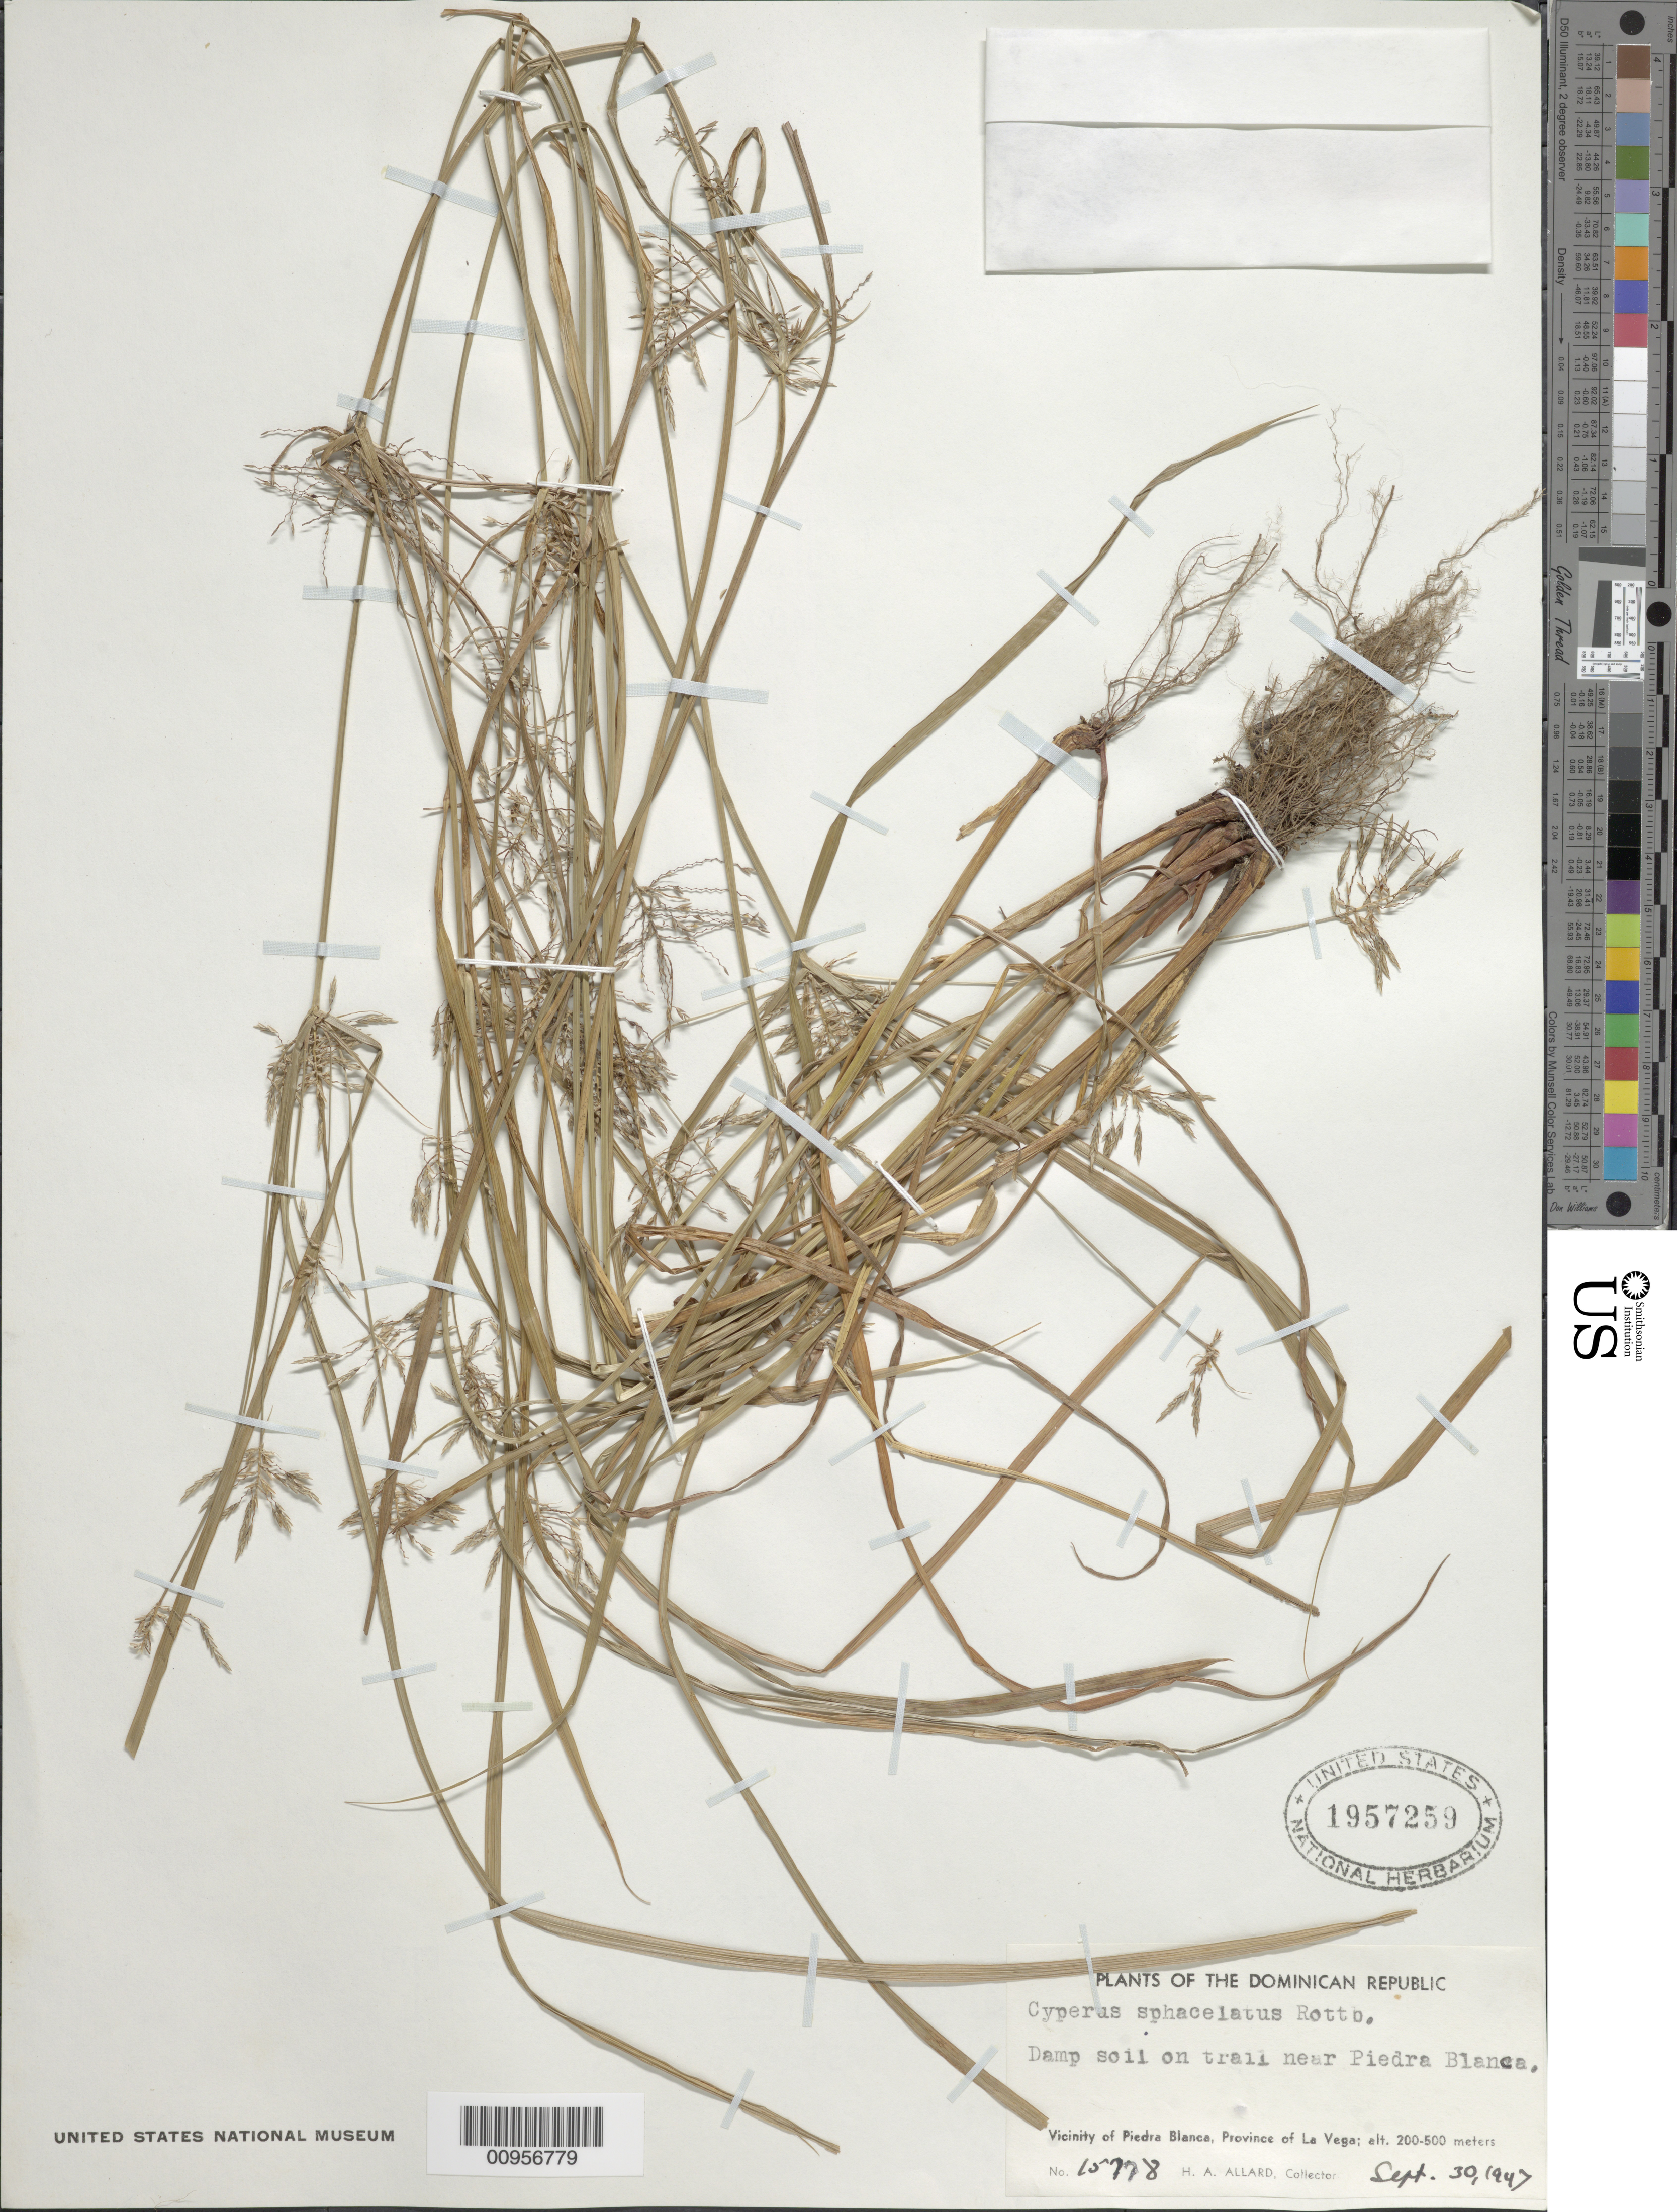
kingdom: Plantae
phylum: Tracheophyta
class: Liliopsida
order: Poales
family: Cyperaceae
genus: Cyperus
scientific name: Cyperus sphacelatus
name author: Rottb.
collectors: H. A. Allard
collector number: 15778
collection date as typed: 30 Sep 1947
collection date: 1947-09-30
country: Dominican Republic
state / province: La Vega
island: Hispaniola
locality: Vicinity of Piedra Blanca, on trail near Piedra Blanca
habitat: Damp soil on trail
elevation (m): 200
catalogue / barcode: US 1957259